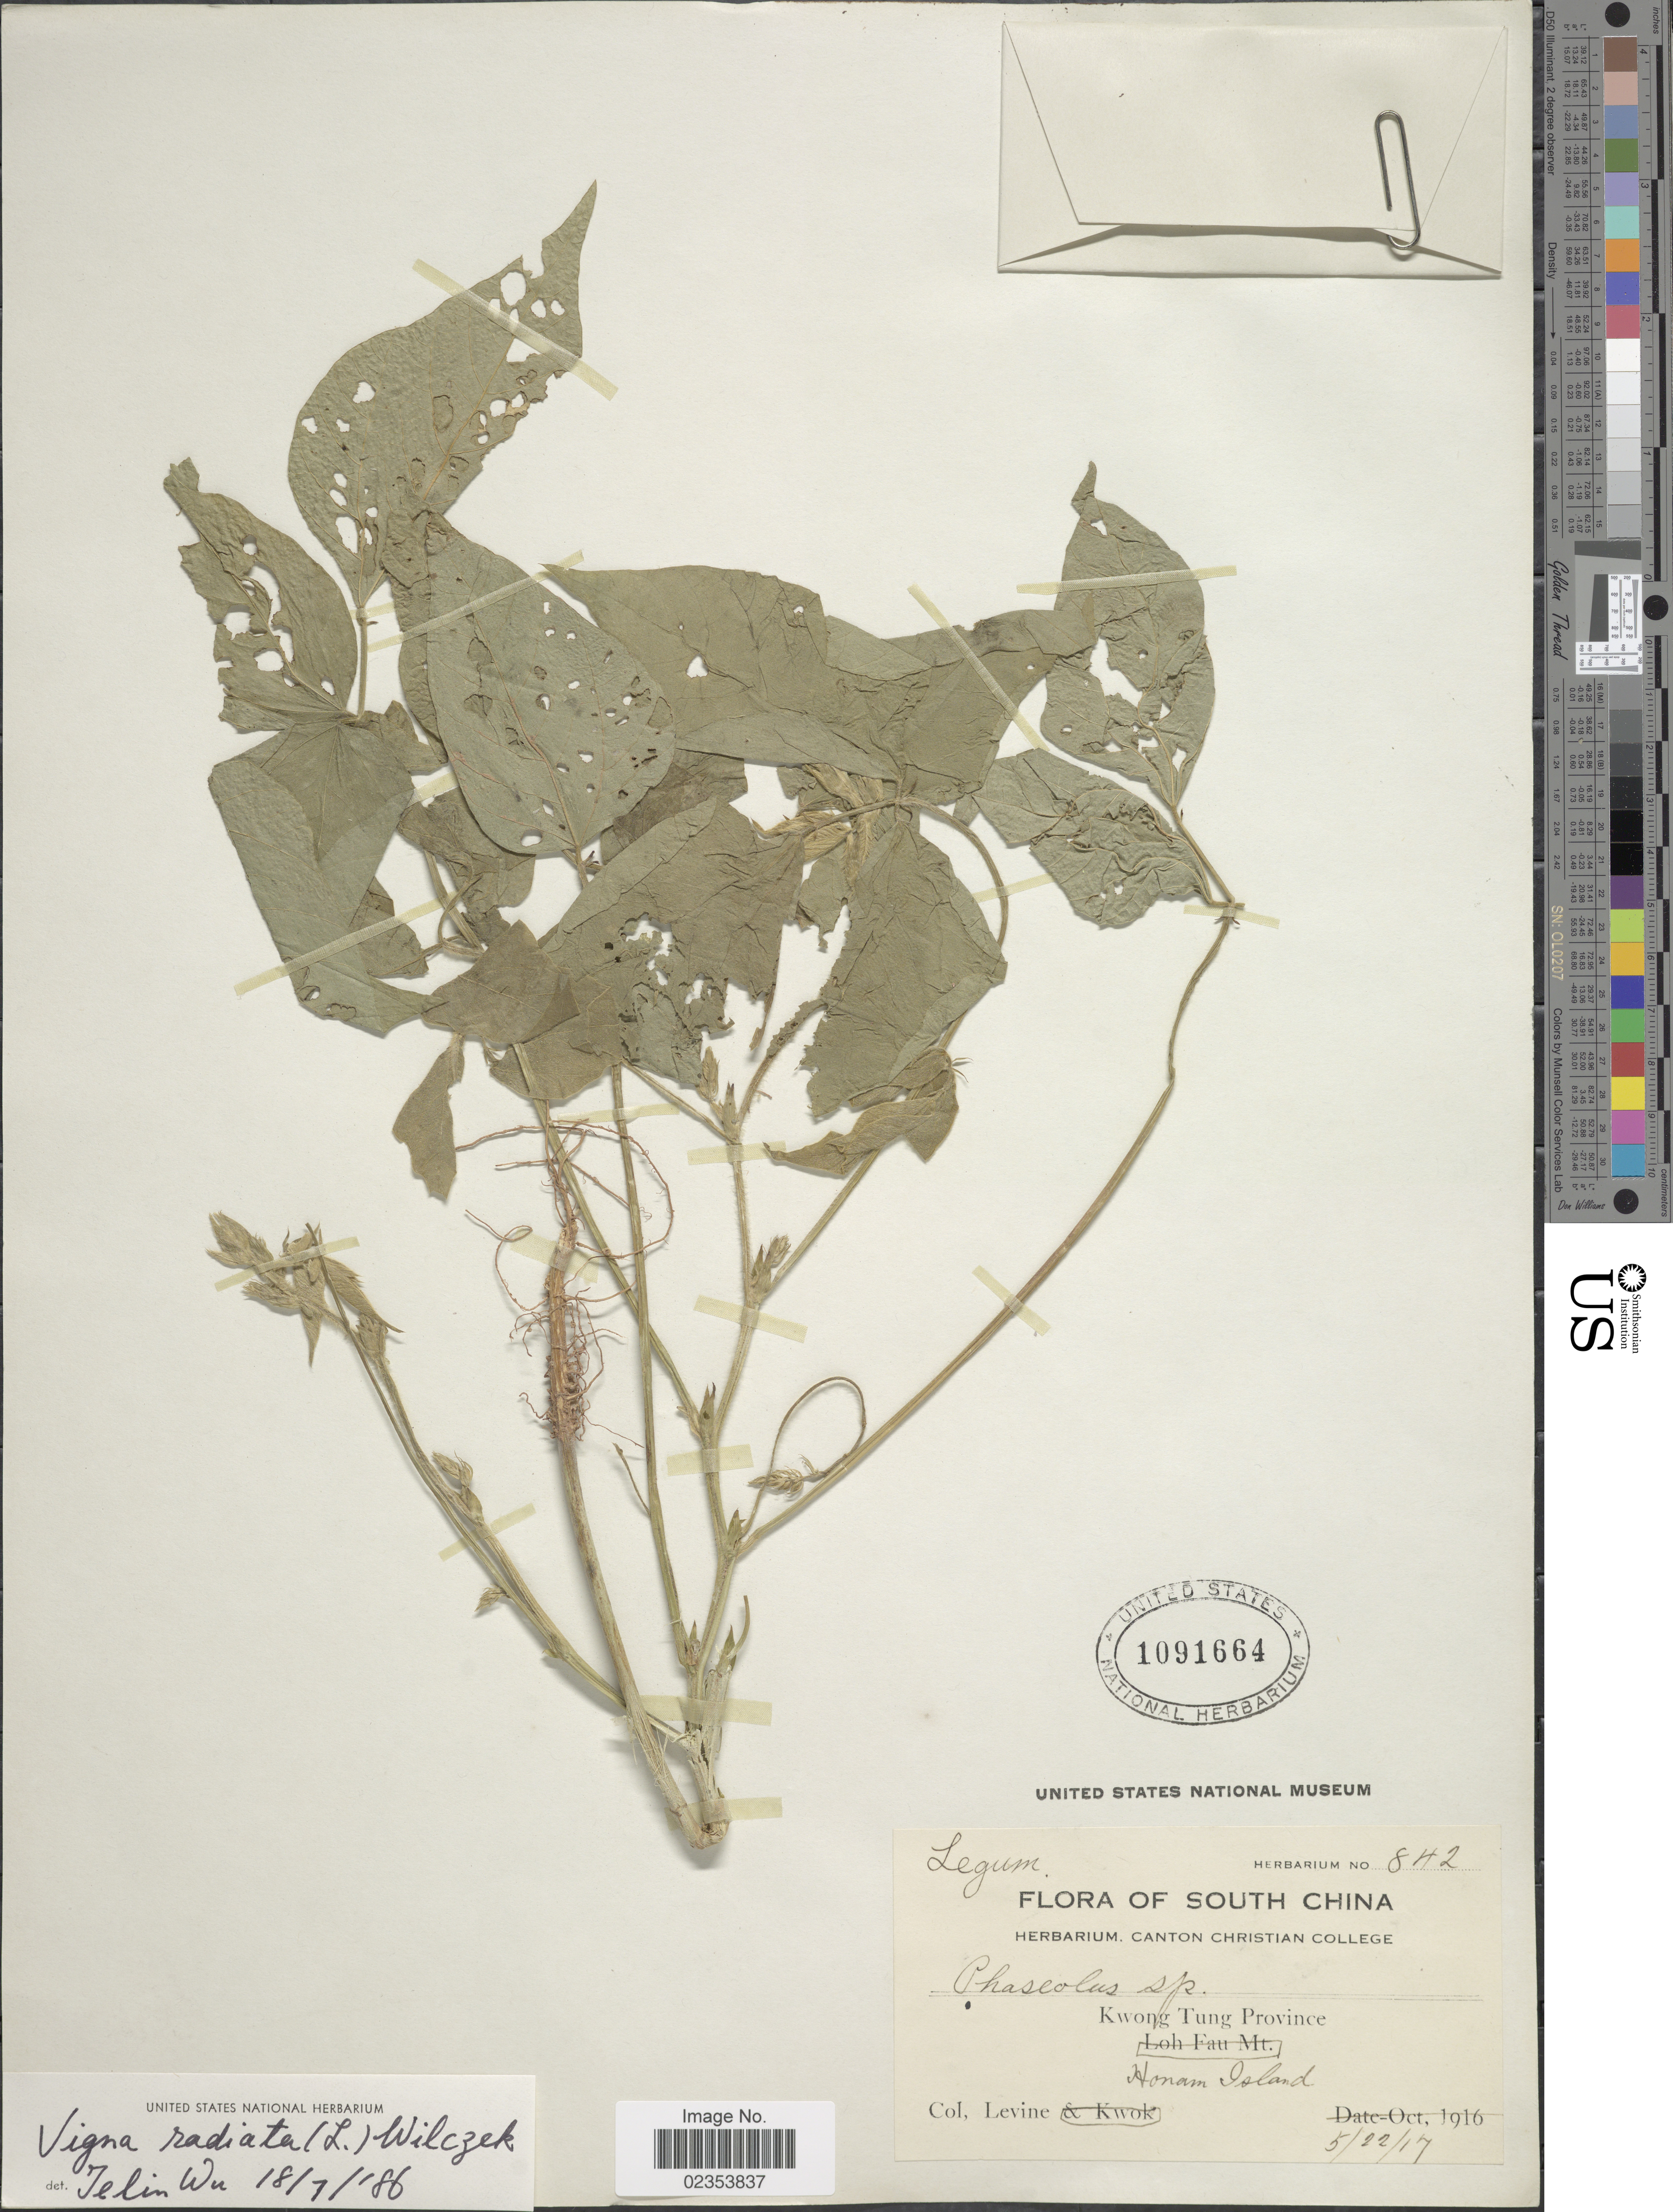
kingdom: Plantae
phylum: Tracheophyta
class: Magnoliopsida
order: Fabales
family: Fabaceae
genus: Vigna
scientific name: Vigna radiata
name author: (L.) R. Wilczek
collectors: Kwok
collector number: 842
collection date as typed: Transcribed d/m/y: 22/5/17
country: China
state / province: Guangdong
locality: South China. Kwong Tung Province. Honam Island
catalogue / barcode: US 1091664